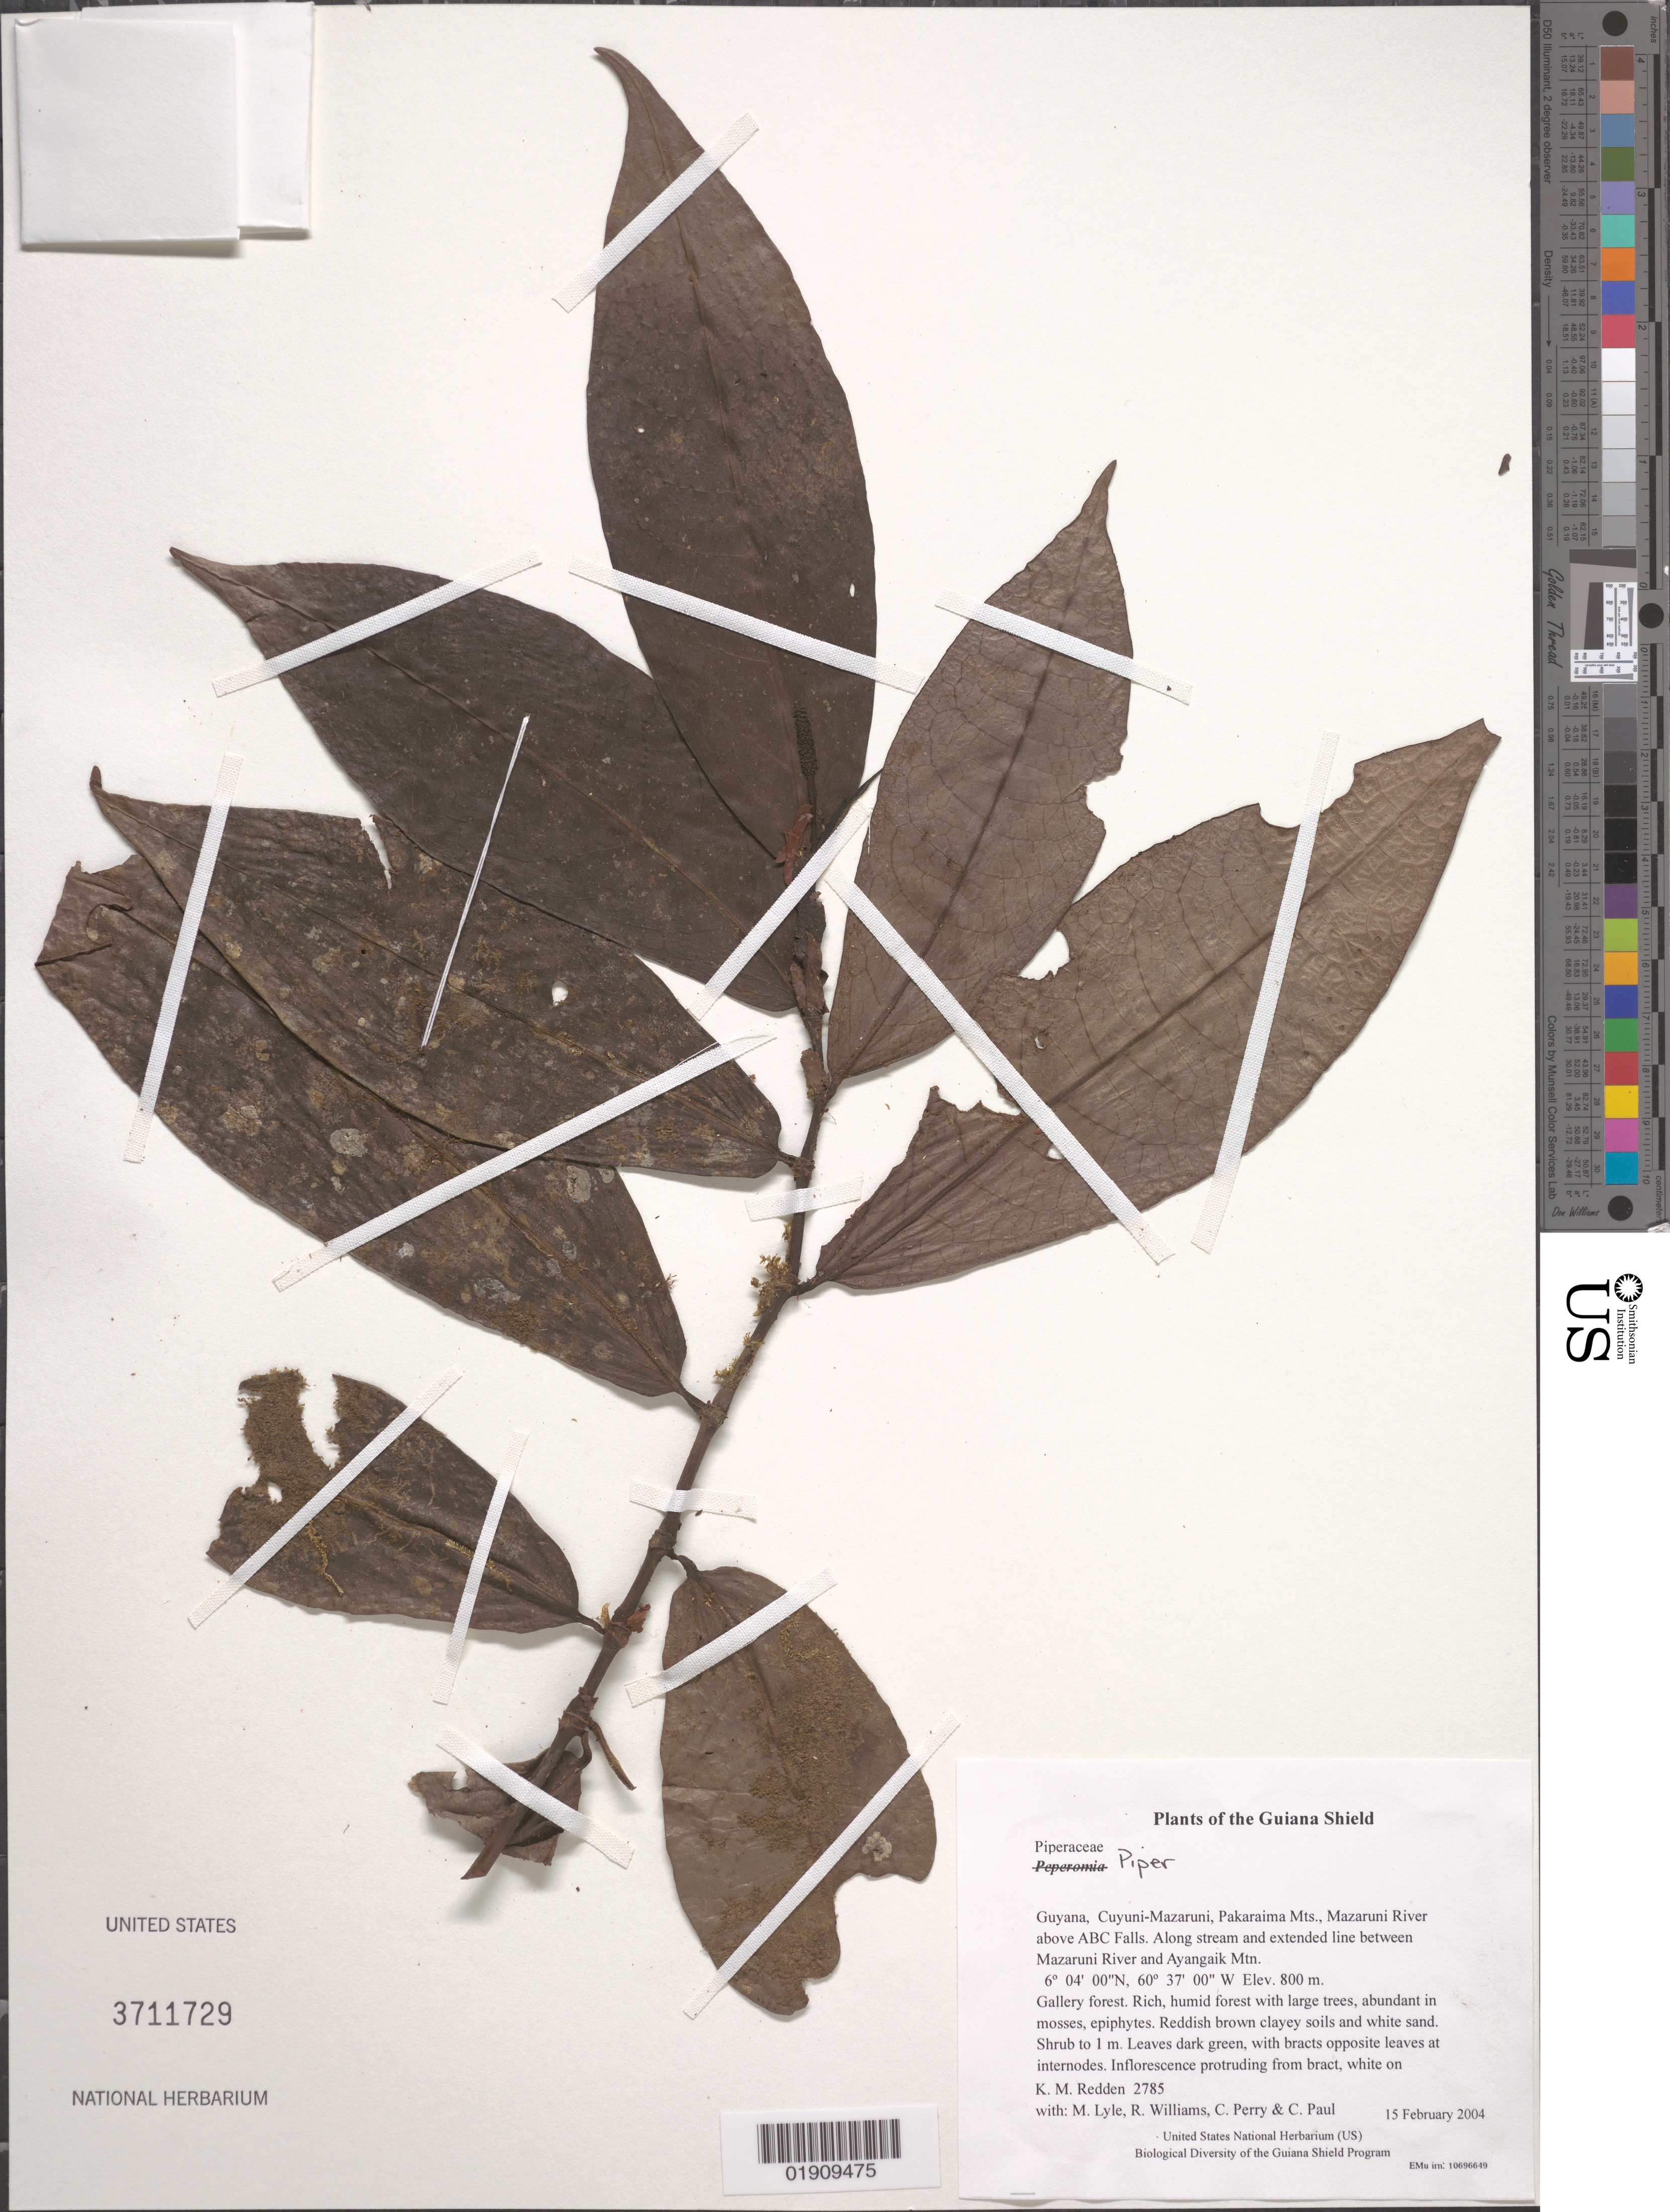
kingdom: Plantae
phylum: Tracheophyta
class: Magnoliopsida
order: Piperales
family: Piperaceae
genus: Piper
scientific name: Piper sp.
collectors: K. M. Redden, M. Lyle, R. Williams, C. Perry & C. Paul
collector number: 2785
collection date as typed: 15 February 2004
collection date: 2004-02-15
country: Guyana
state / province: Cuyuni-Mazaruni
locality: Pakaraima Mts., Mazaruni River above ABC Falls. Along stream and extended line between Mazaruni River and Ayangaik Mtn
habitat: Gallery forest. Rich, humid forest with large trees, abundant in mosses, epiphytes. Reddish brown clayey soils and white sand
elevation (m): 800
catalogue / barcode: US 3711729